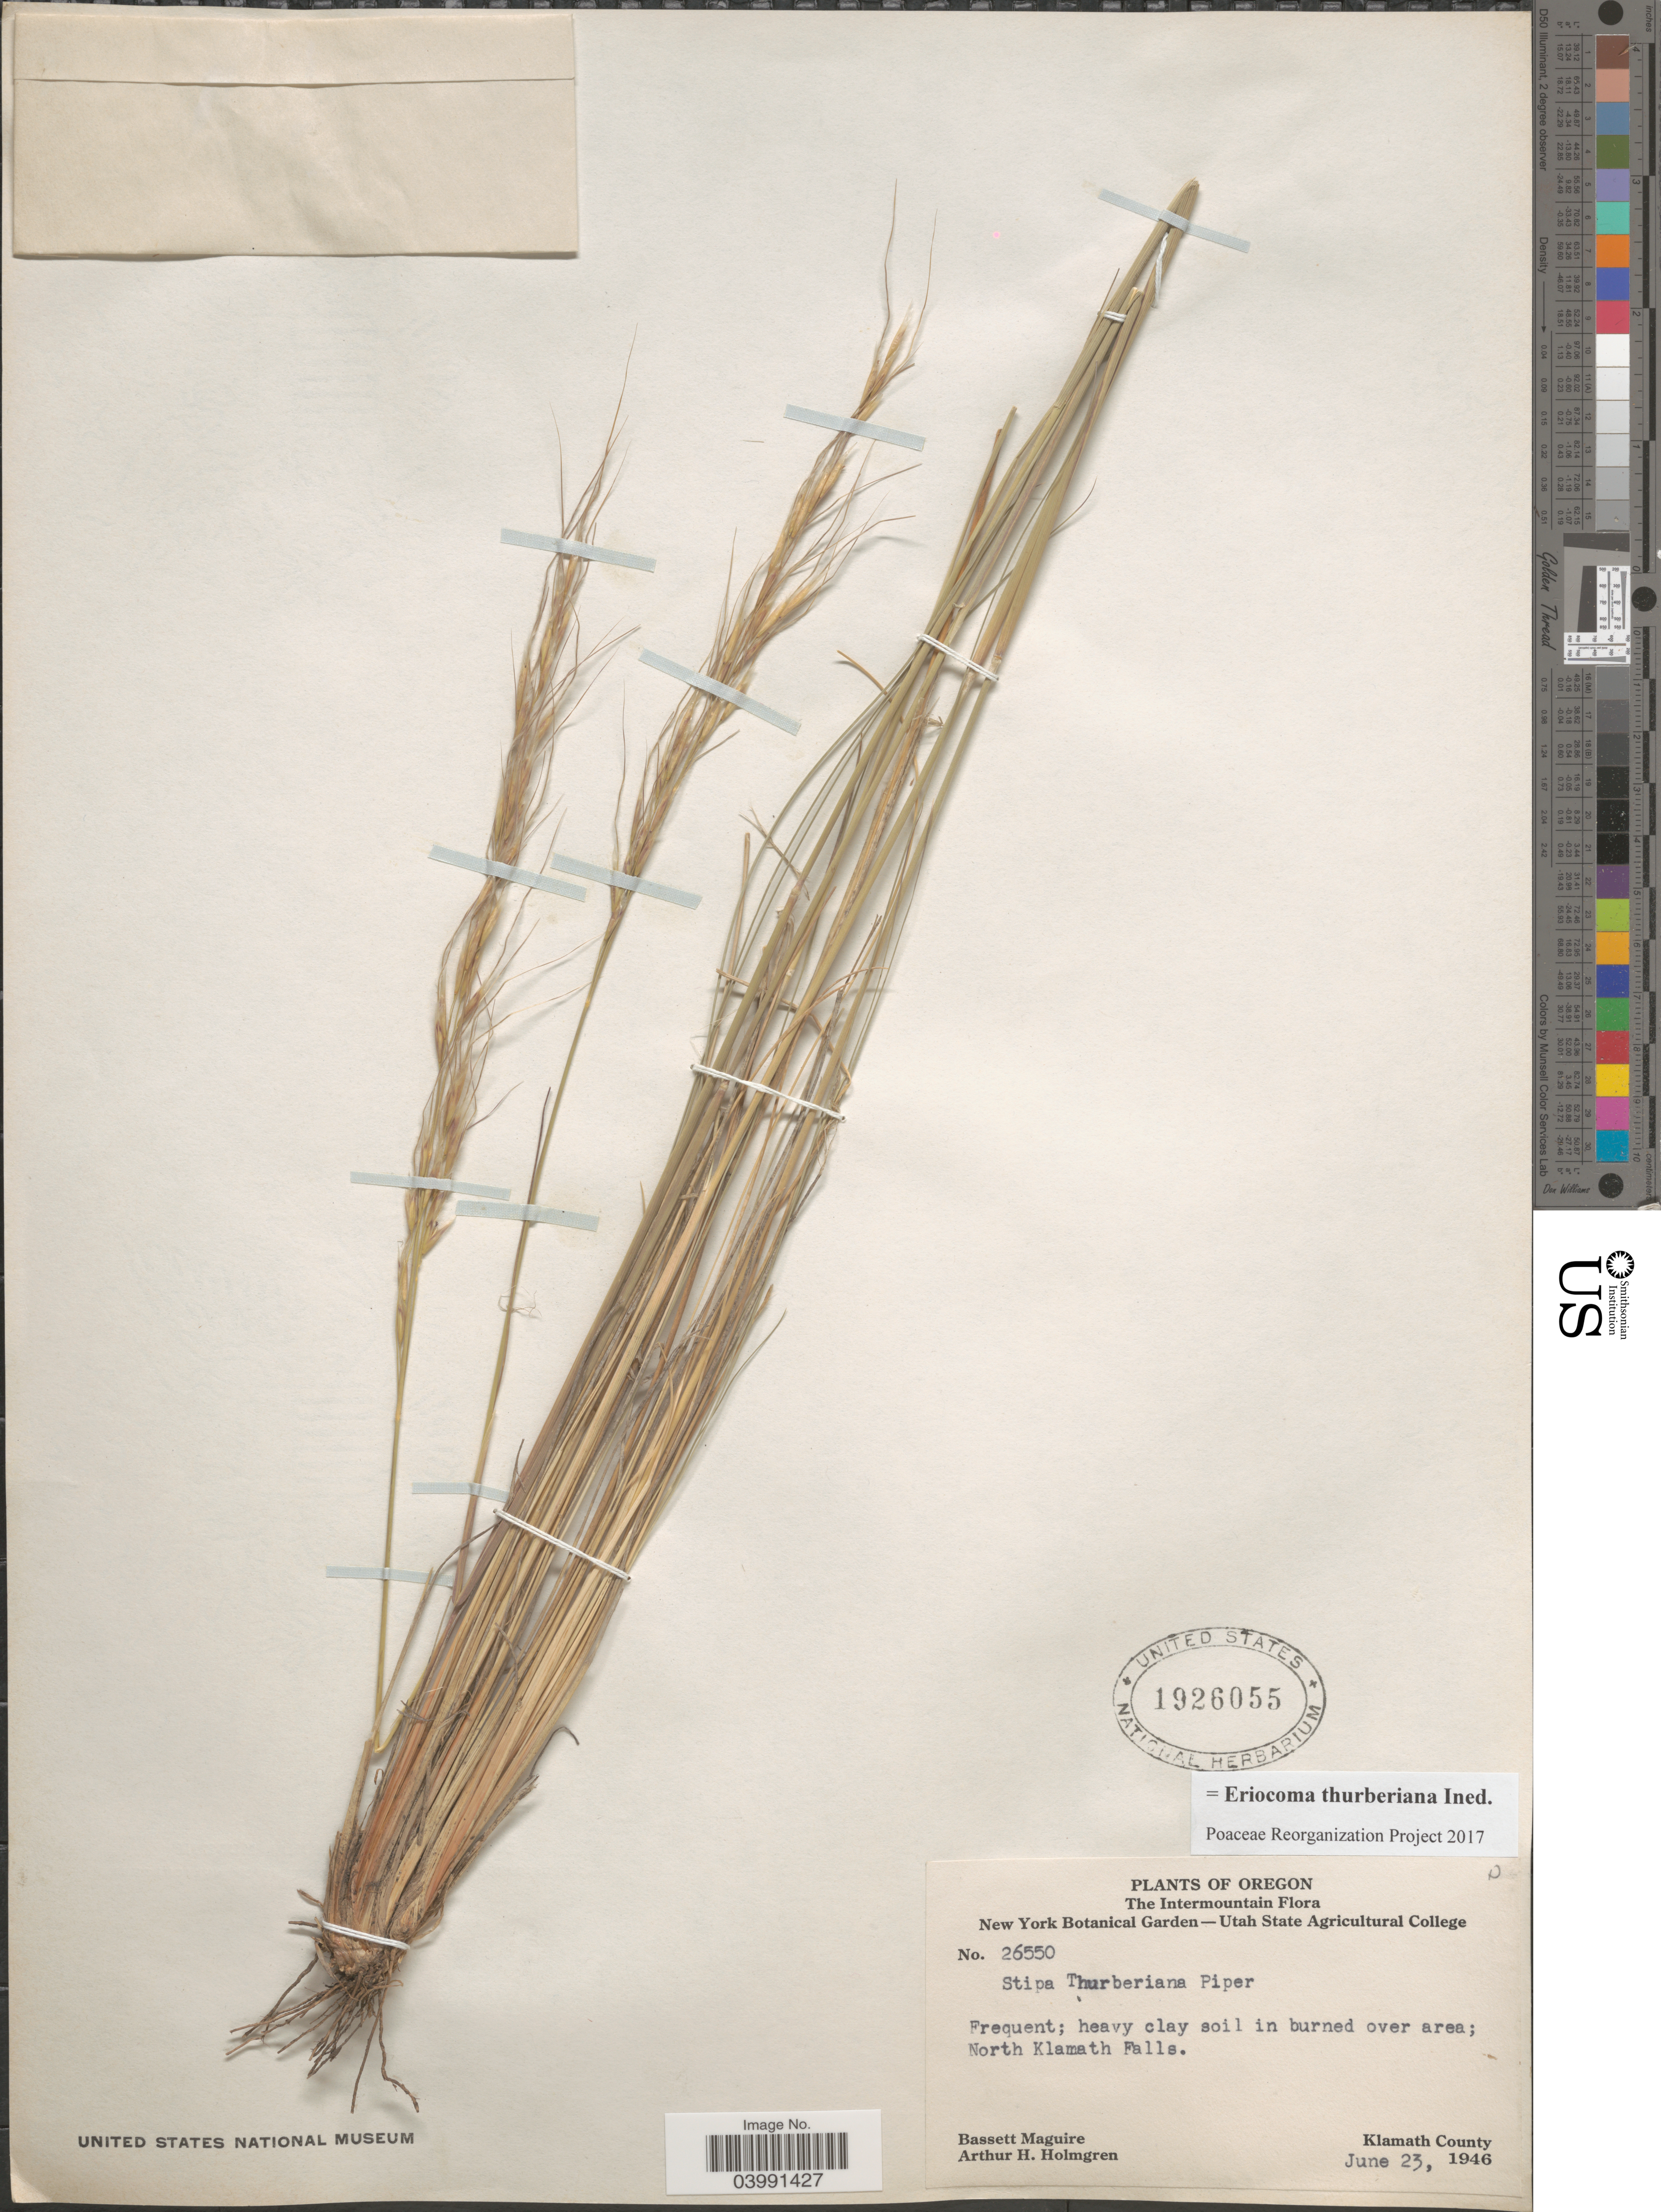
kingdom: Plantae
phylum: Tracheophyta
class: Liliopsida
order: Poales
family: Poaceae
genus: Eriocoma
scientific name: Eriocoma thurberiana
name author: (Piper) Romasch.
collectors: B. Maguire & A. H. Holmgren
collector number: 26550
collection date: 1946-06-23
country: United States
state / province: Oregon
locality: The Intermountain. North Klamath Falls. Klamath County.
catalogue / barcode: US 1926055